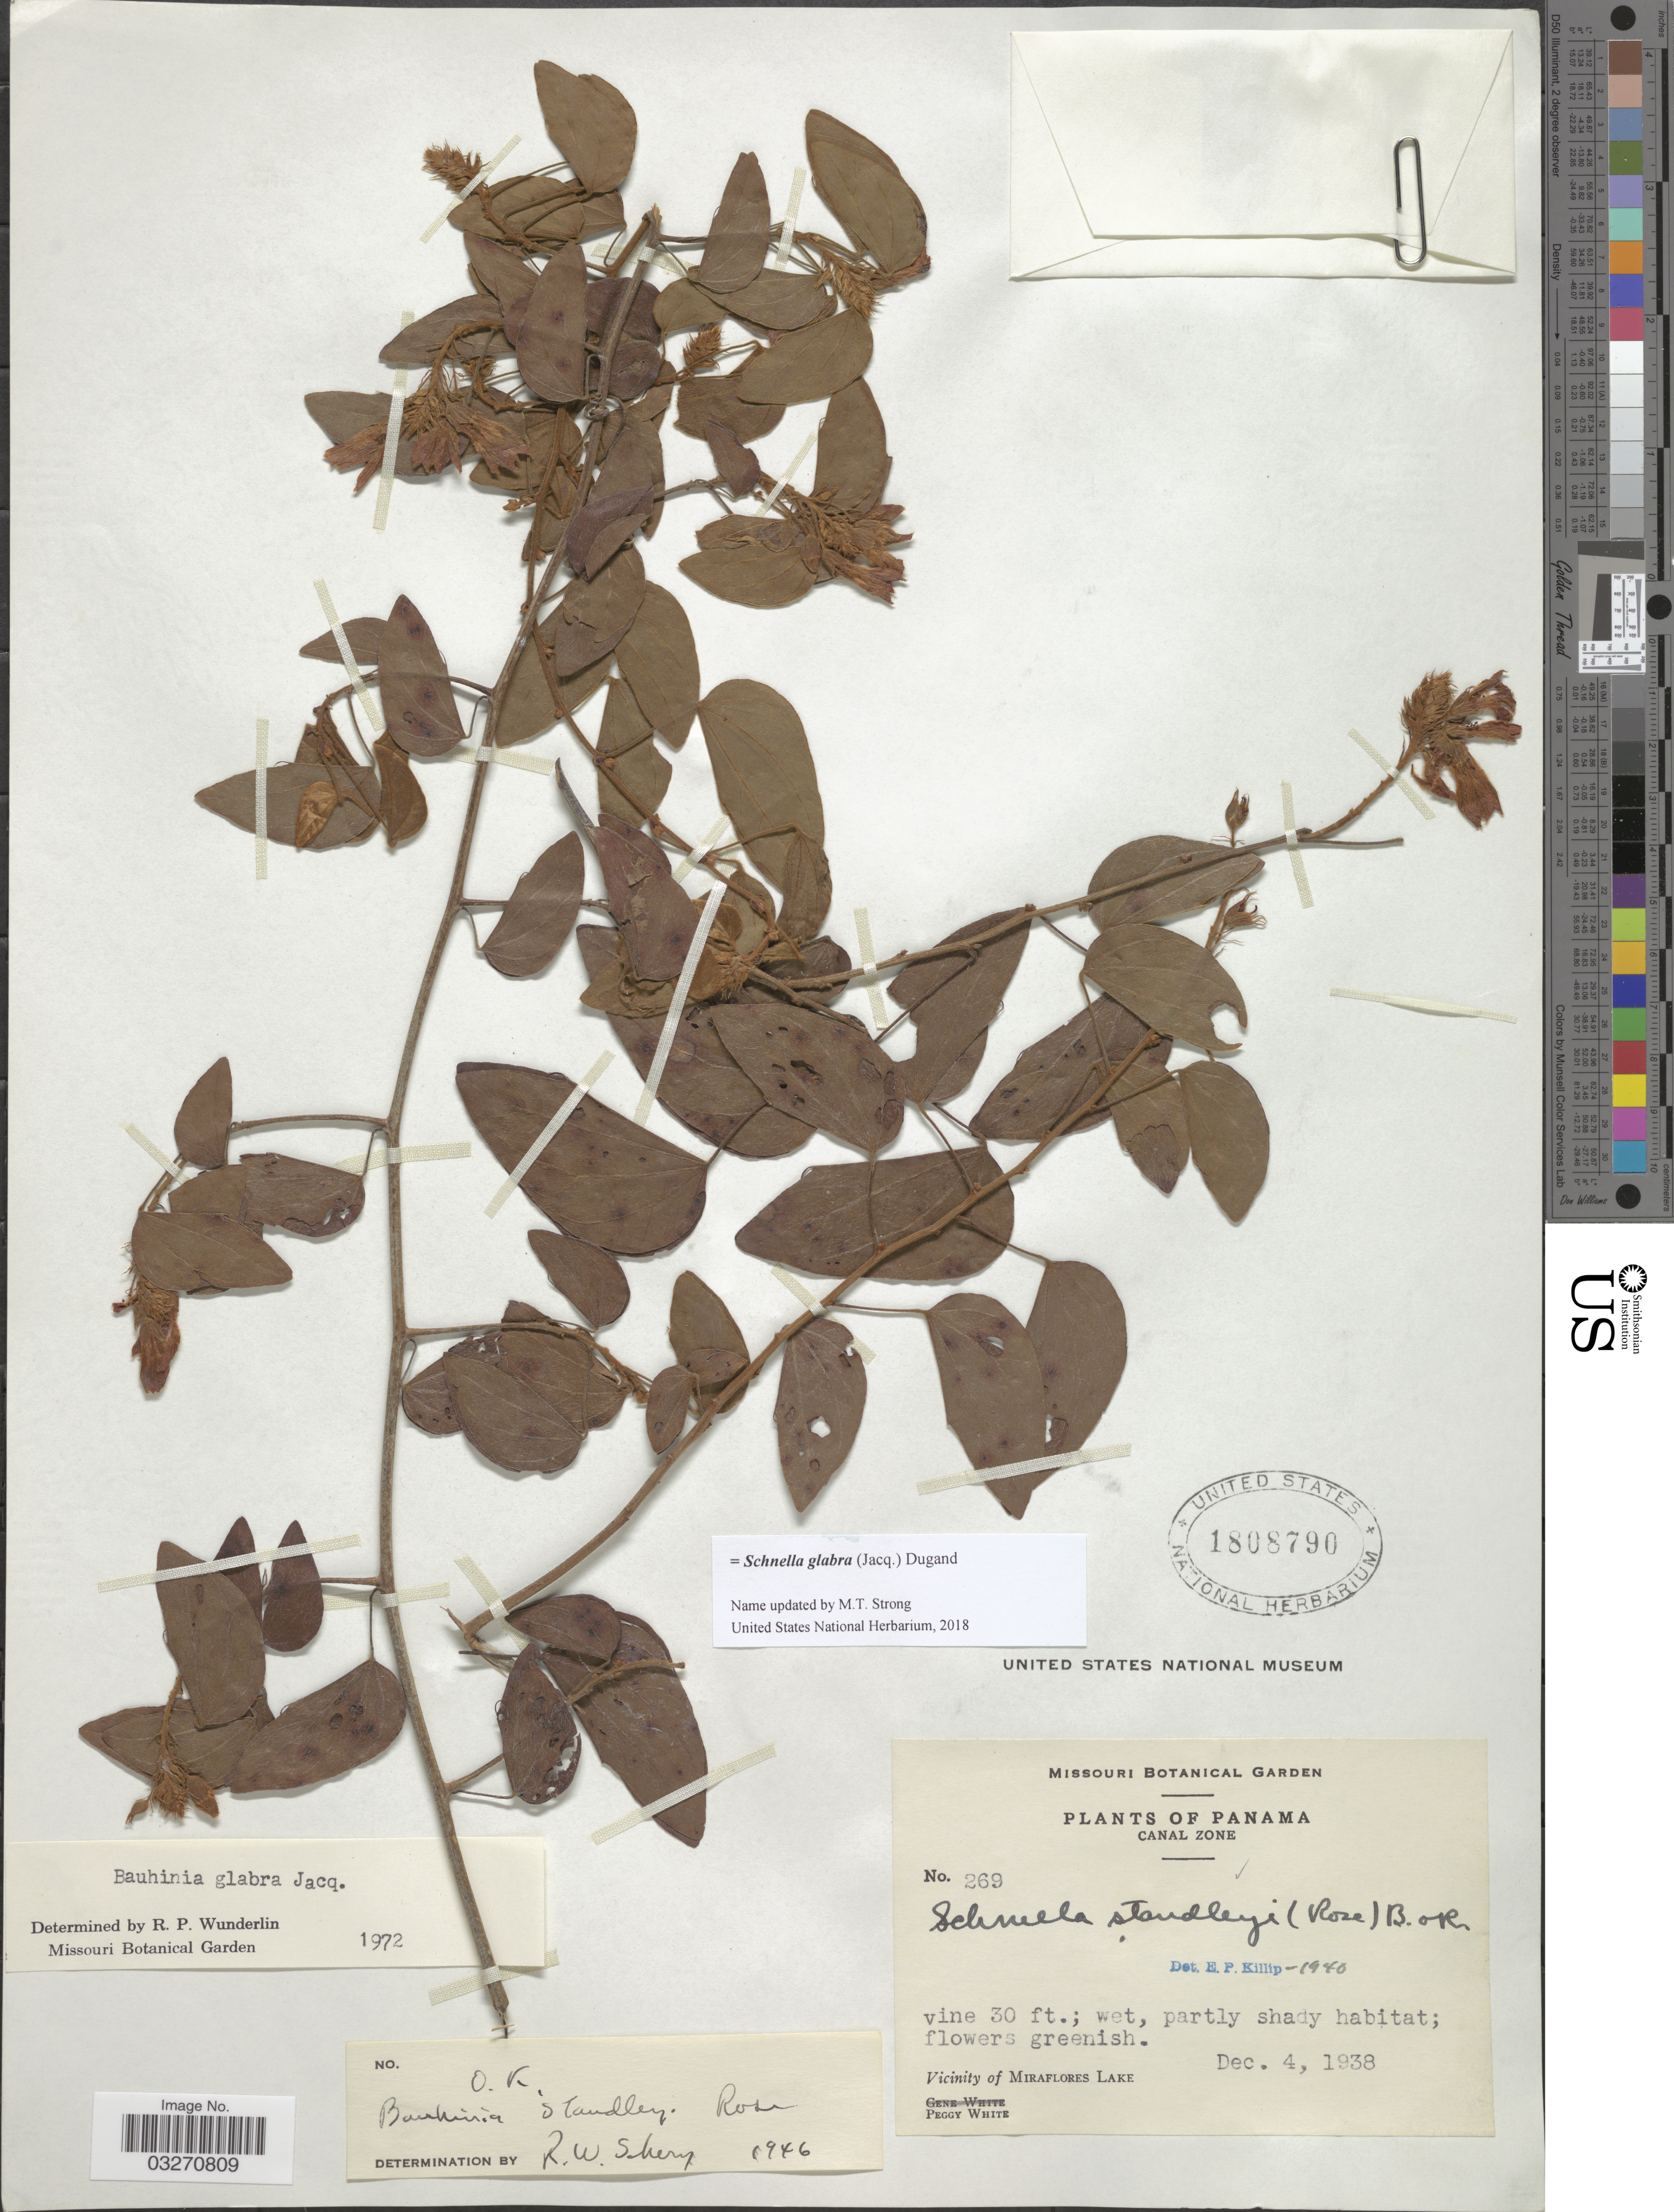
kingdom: Plantae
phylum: Tracheophyta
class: Magnoliopsida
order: Fabales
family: Fabaceae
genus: Schnella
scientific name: Schnella glabra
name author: (Jacq.) Dugand G.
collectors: P. White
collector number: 269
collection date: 1938-12-04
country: Panama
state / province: Panamá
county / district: Canal Zone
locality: Canal Zone. Vicinity of Miraflores Lake.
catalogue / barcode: US 1808790